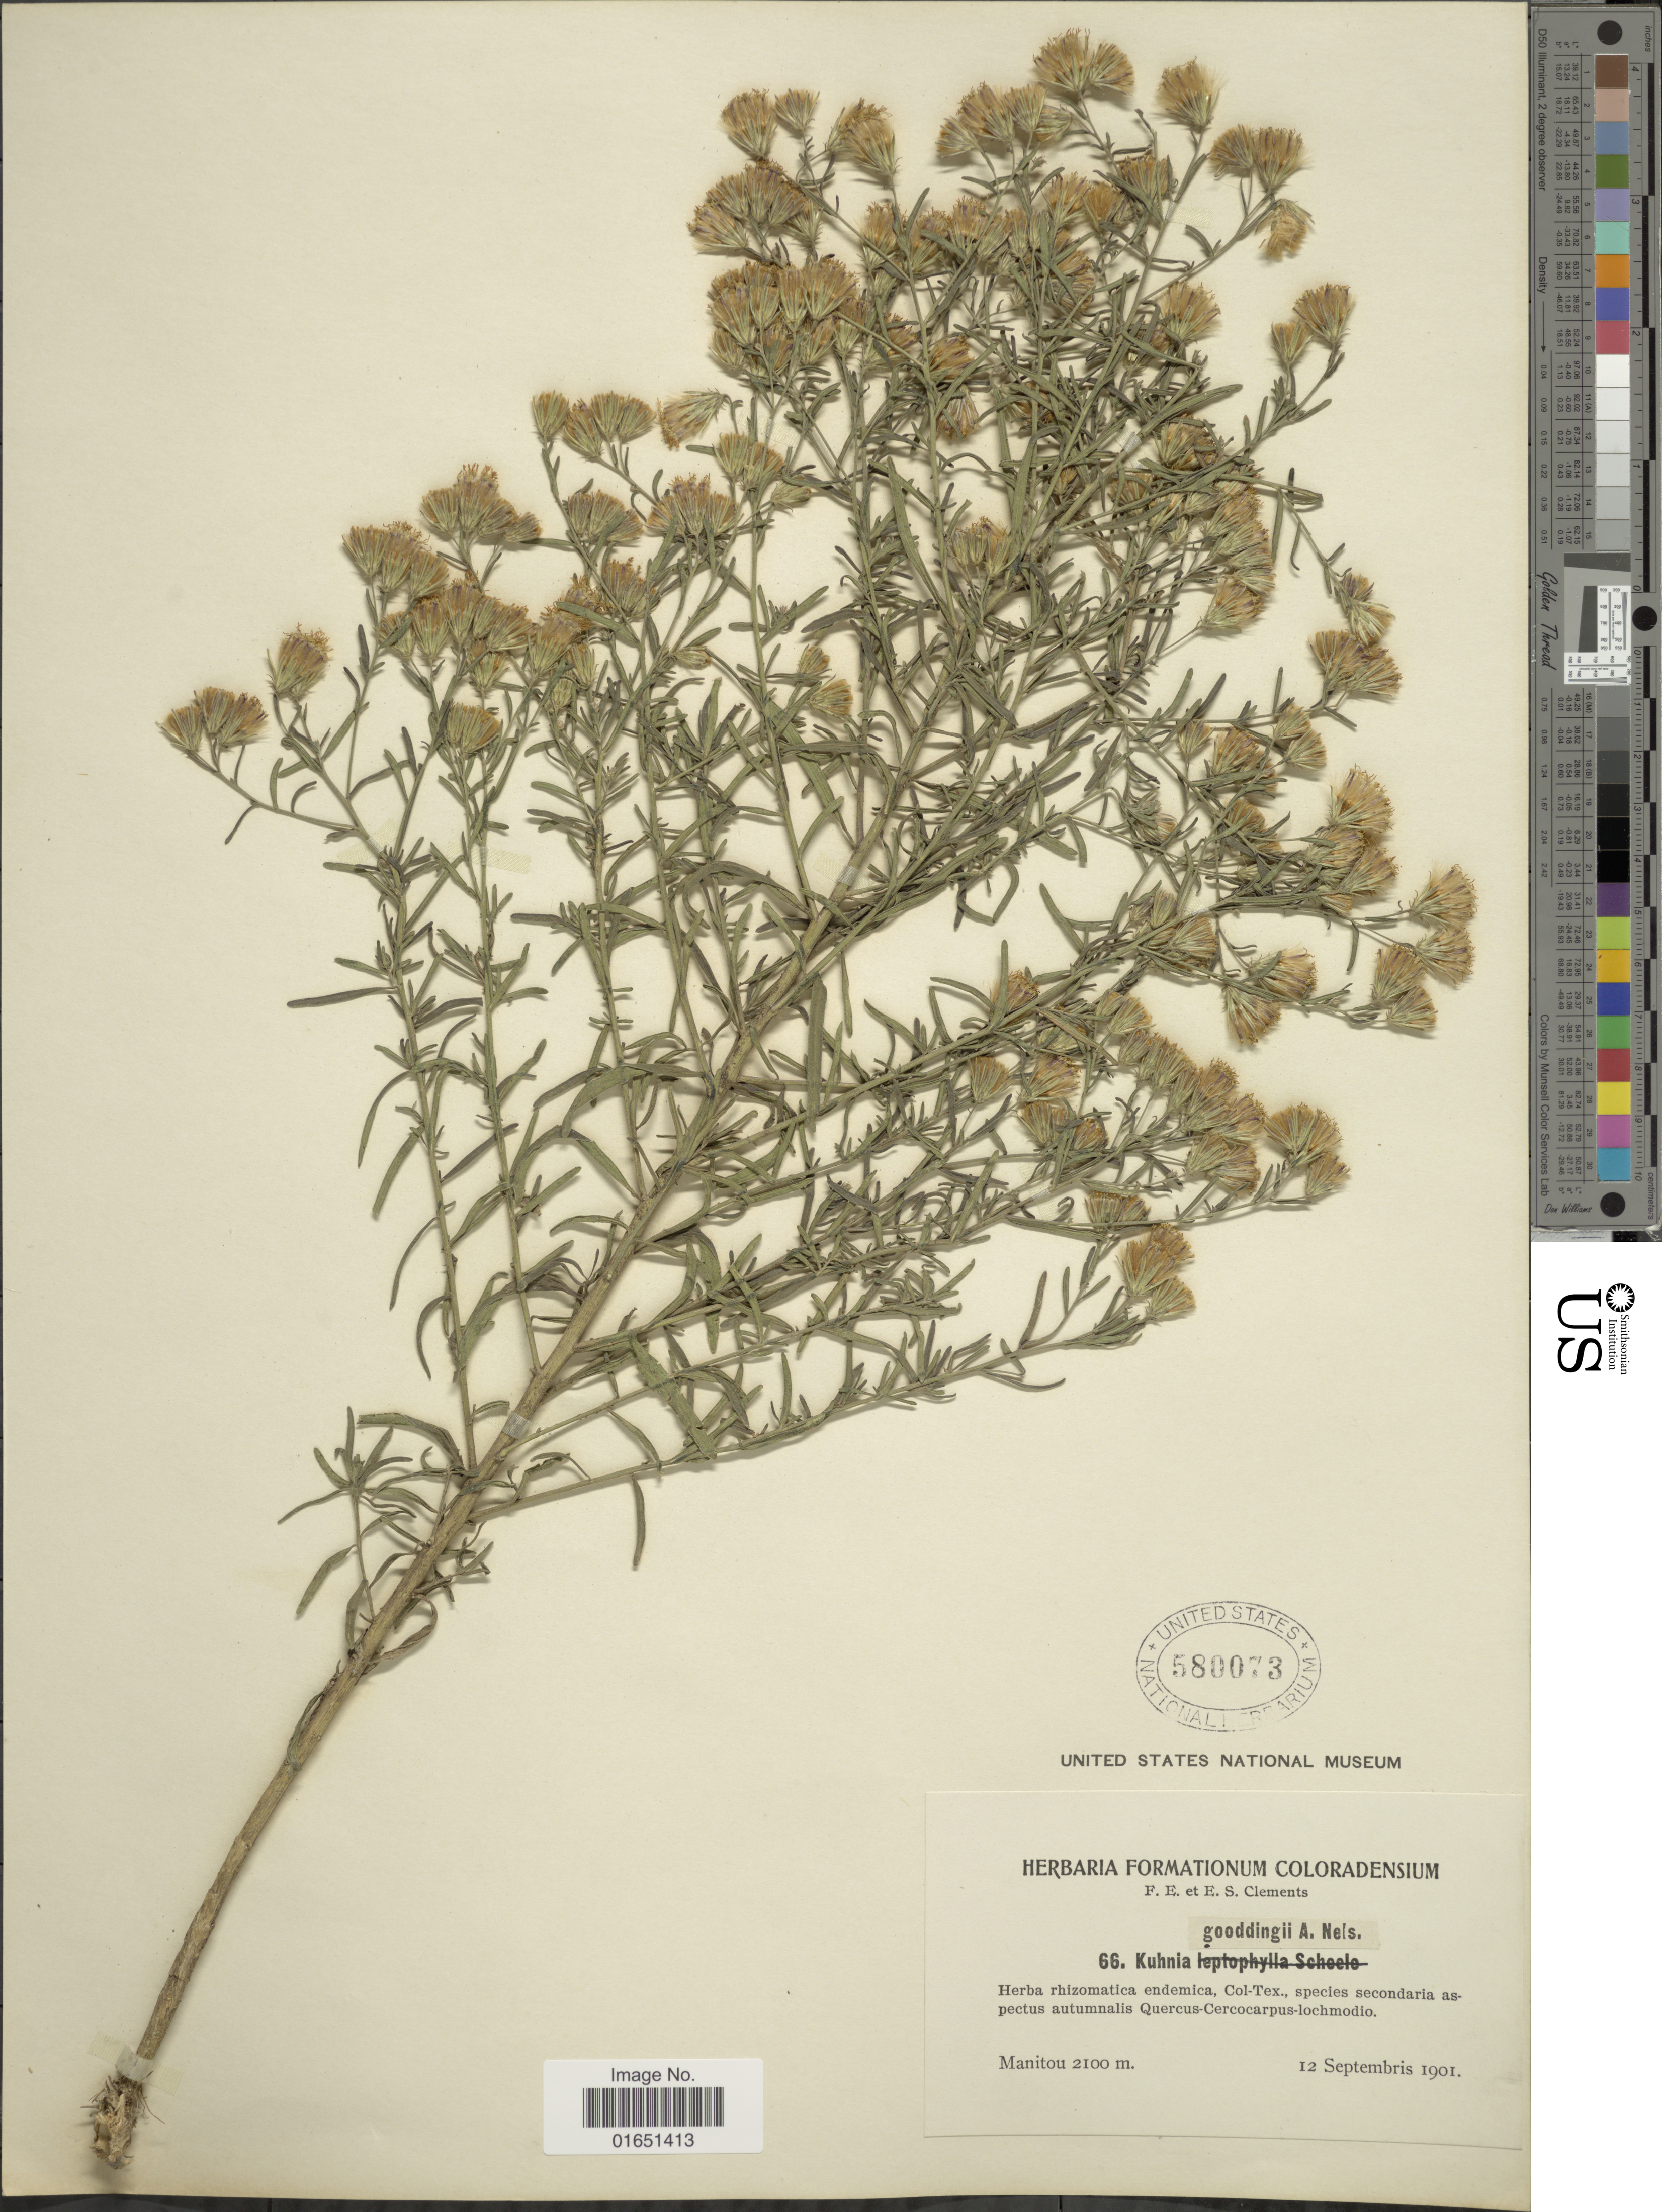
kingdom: Plantae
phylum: Tracheophyta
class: Magnoliopsida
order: Asterales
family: Asteraceae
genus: Brickellia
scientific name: Brickellia rosmarinifolia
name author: (Vent.) W.A. Weber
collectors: F. E. Clements & E. S. Clements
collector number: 66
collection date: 1901-09-12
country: United States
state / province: Colorado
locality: Manitou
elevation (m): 2100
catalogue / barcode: US 580073